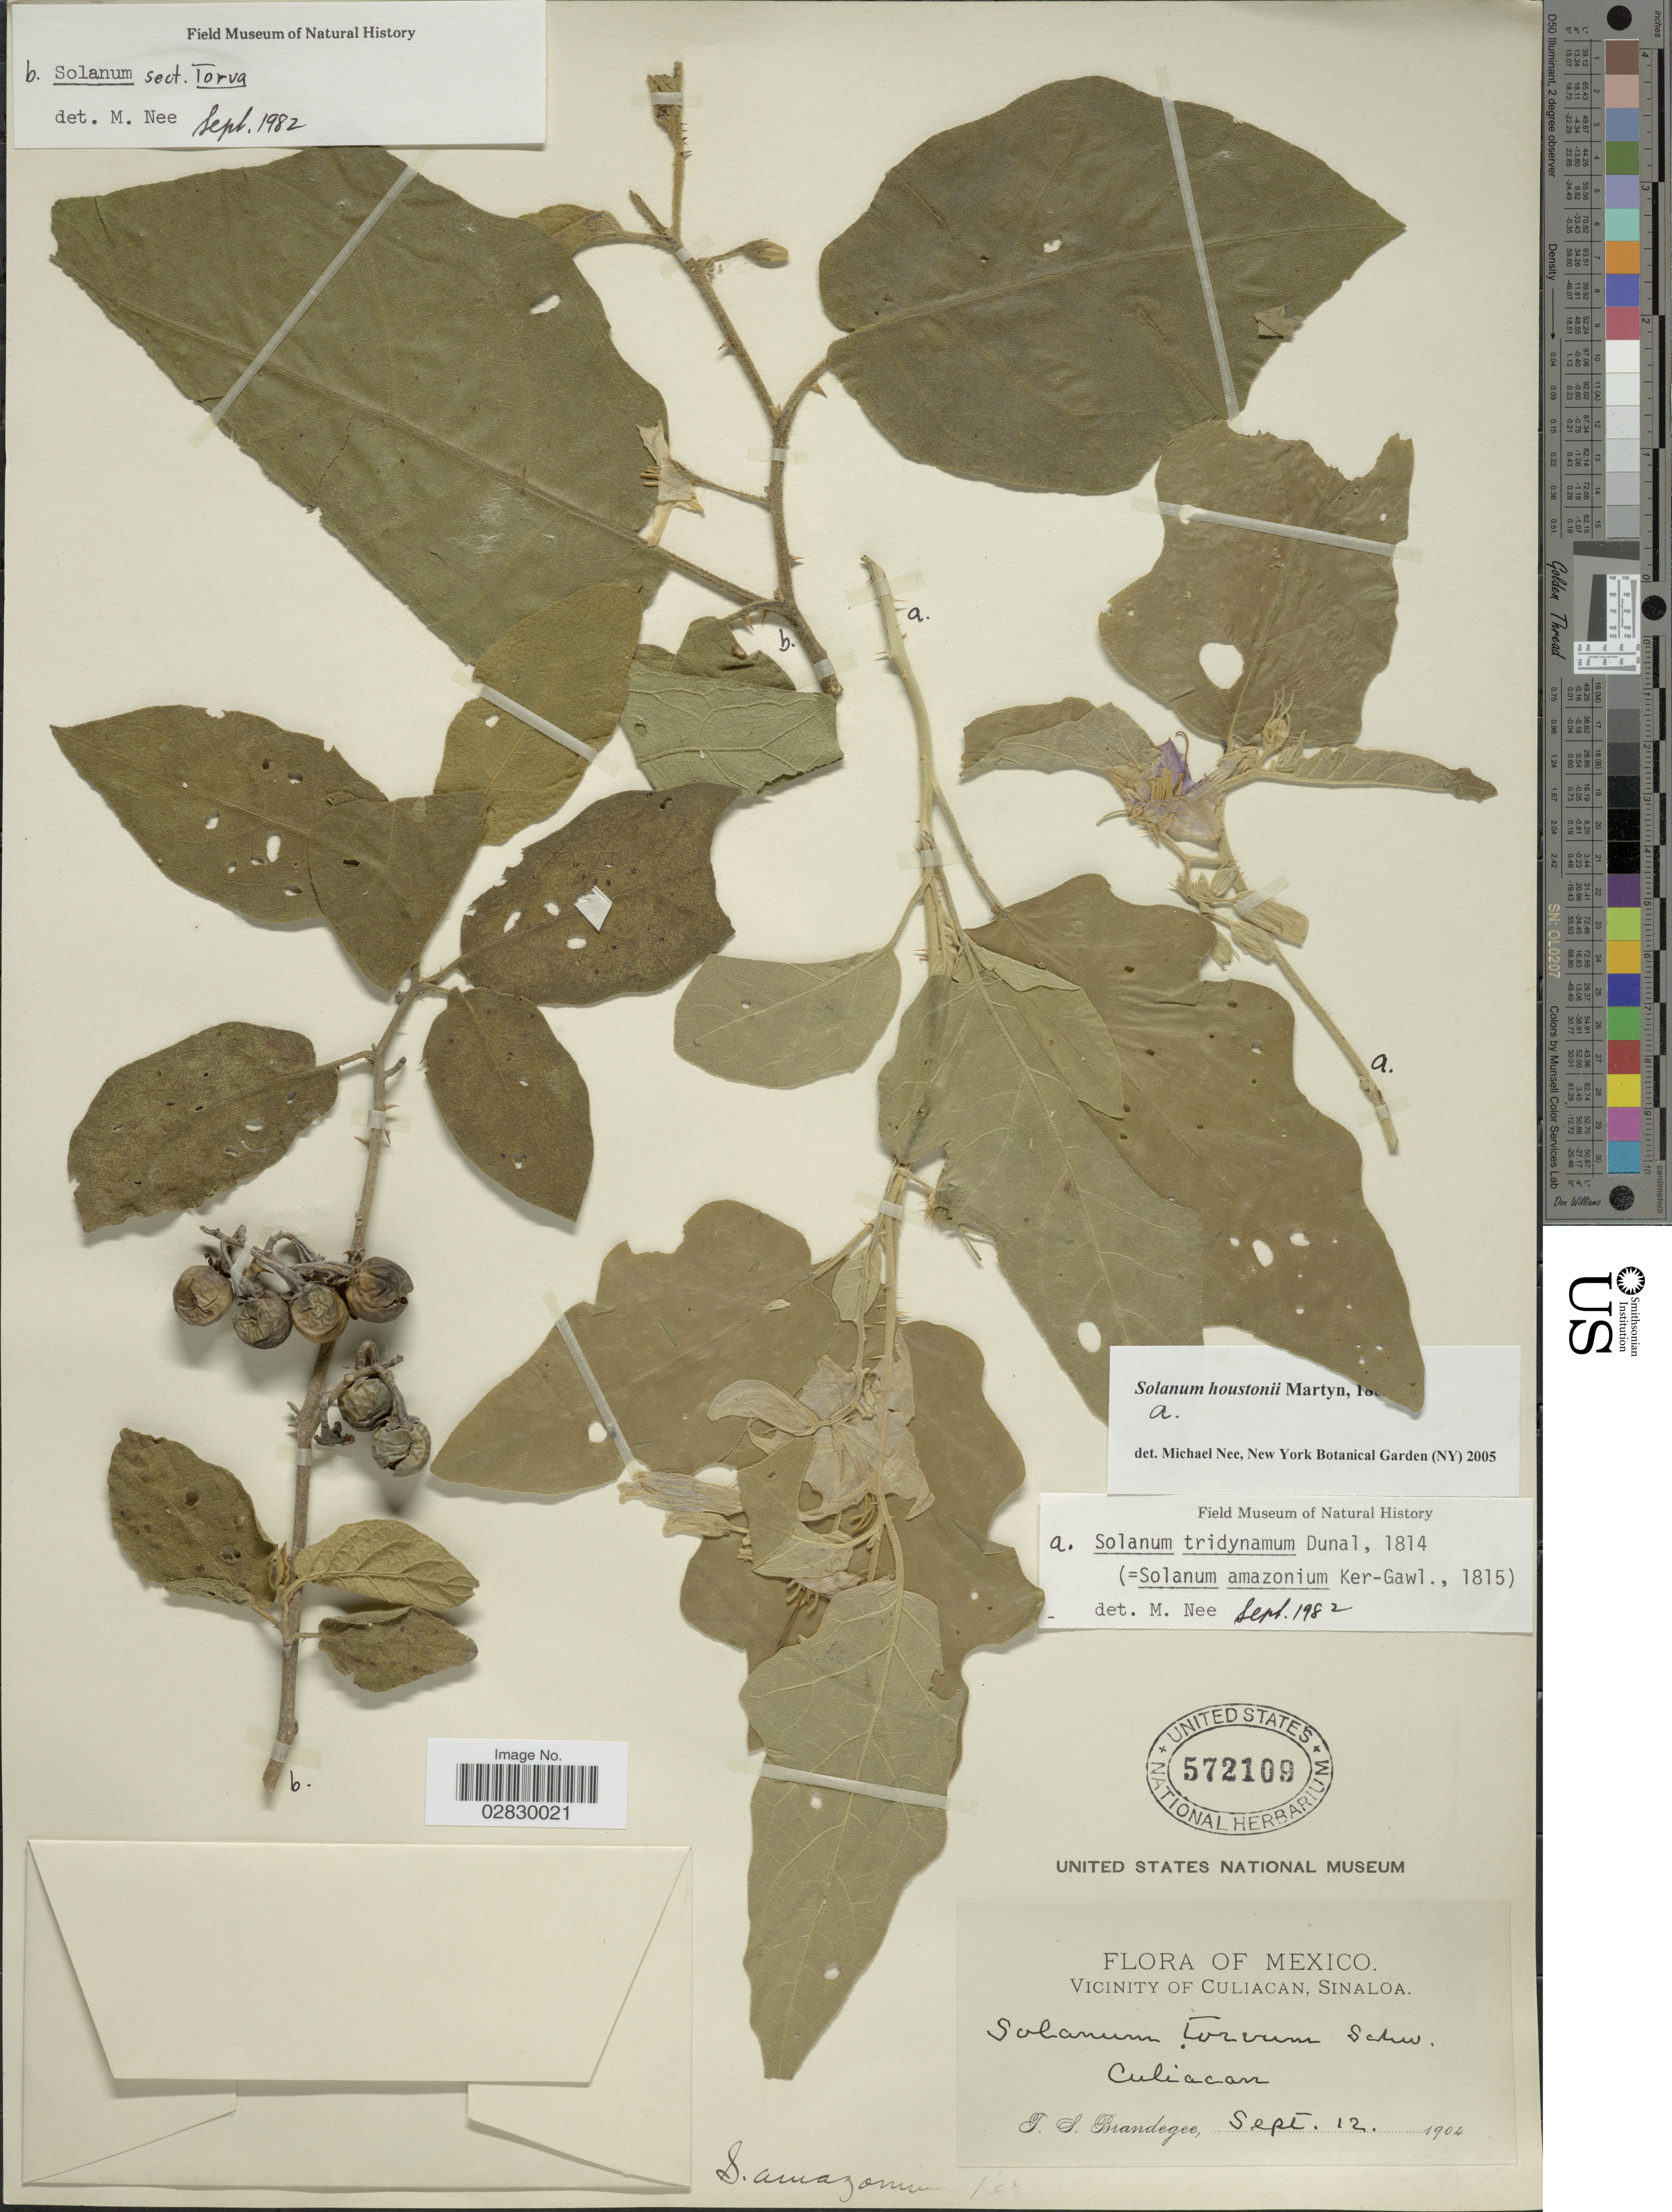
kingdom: Plantae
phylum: Tracheophyta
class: Magnoliopsida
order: Solanales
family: Solanaceae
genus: Solanum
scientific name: Solanum houstonii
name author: Dunal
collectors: T. S. Brandegee (herbarium)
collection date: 1904-09-12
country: Mexico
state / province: Sinaloa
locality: Vicinity of Culiacan.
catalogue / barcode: US 572109